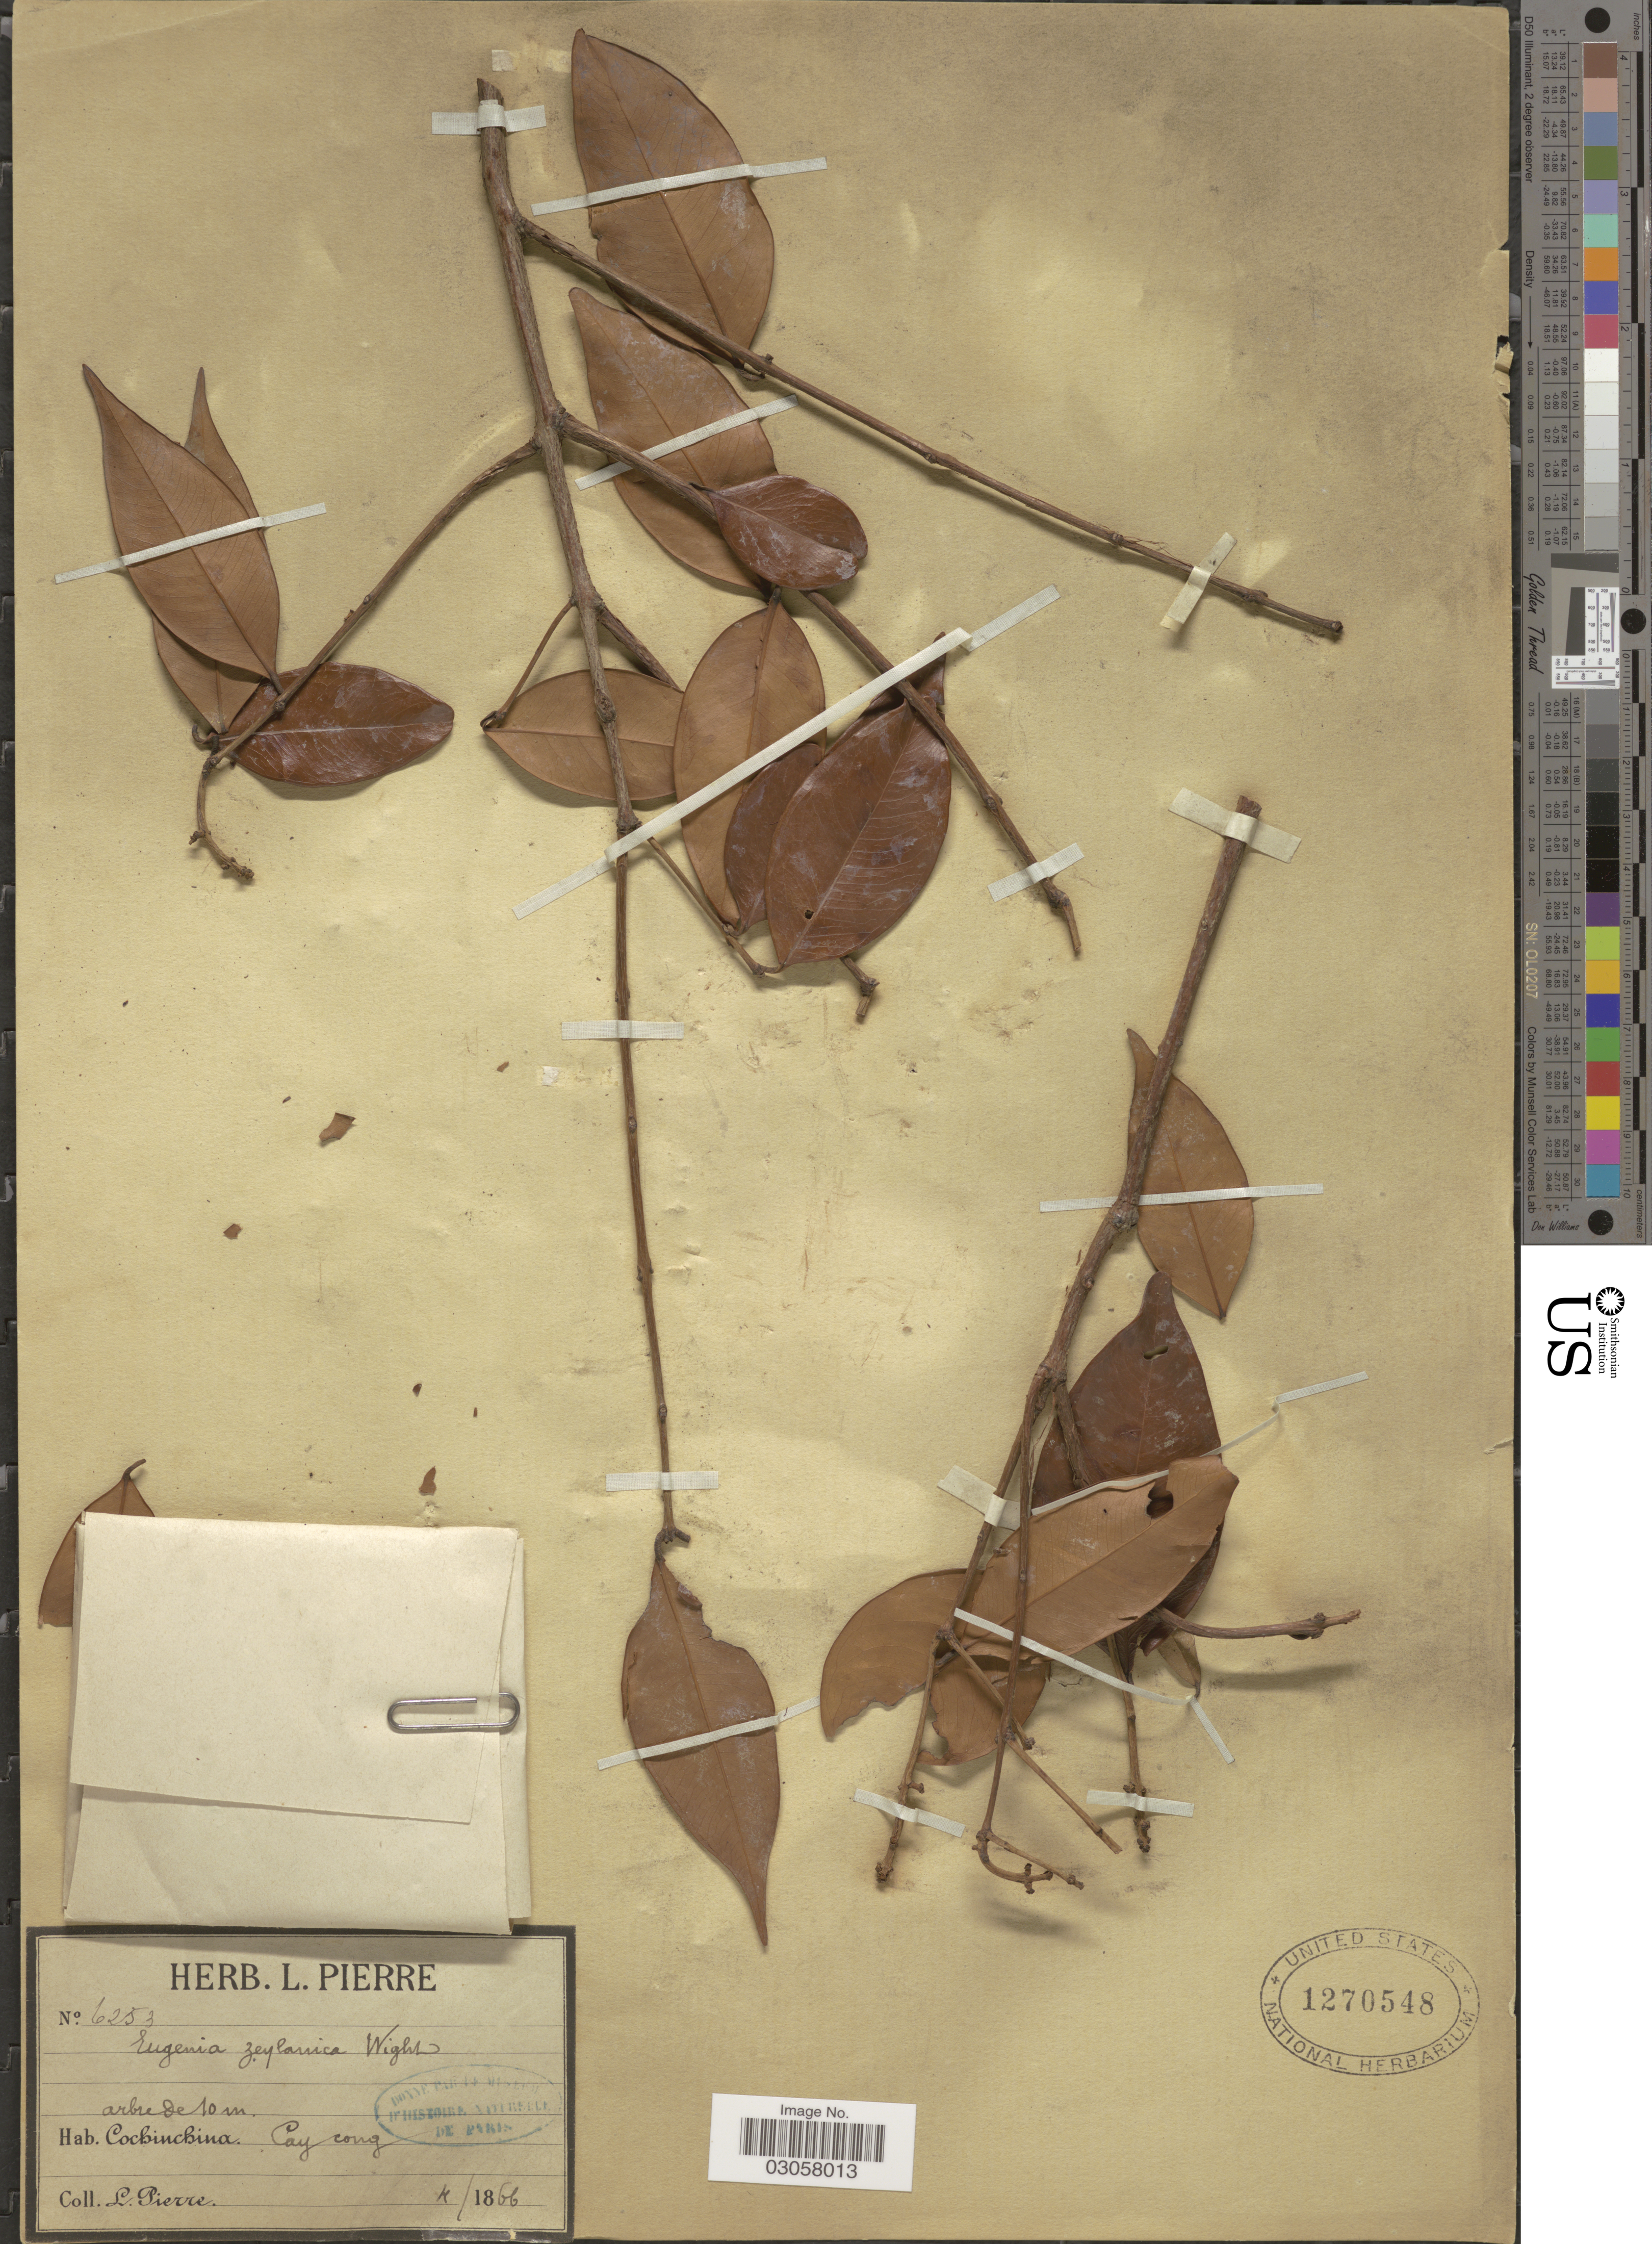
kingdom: Plantae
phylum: Tracheophyta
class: Magnoliopsida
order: Myrtales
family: Myrtaceae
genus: Syzygium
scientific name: Syzygium zeylanicum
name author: (L.) DC.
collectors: L. Pierre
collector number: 6253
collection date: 1866-04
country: Vietnam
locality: Cochinchina Cay cong.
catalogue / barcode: US 1270548